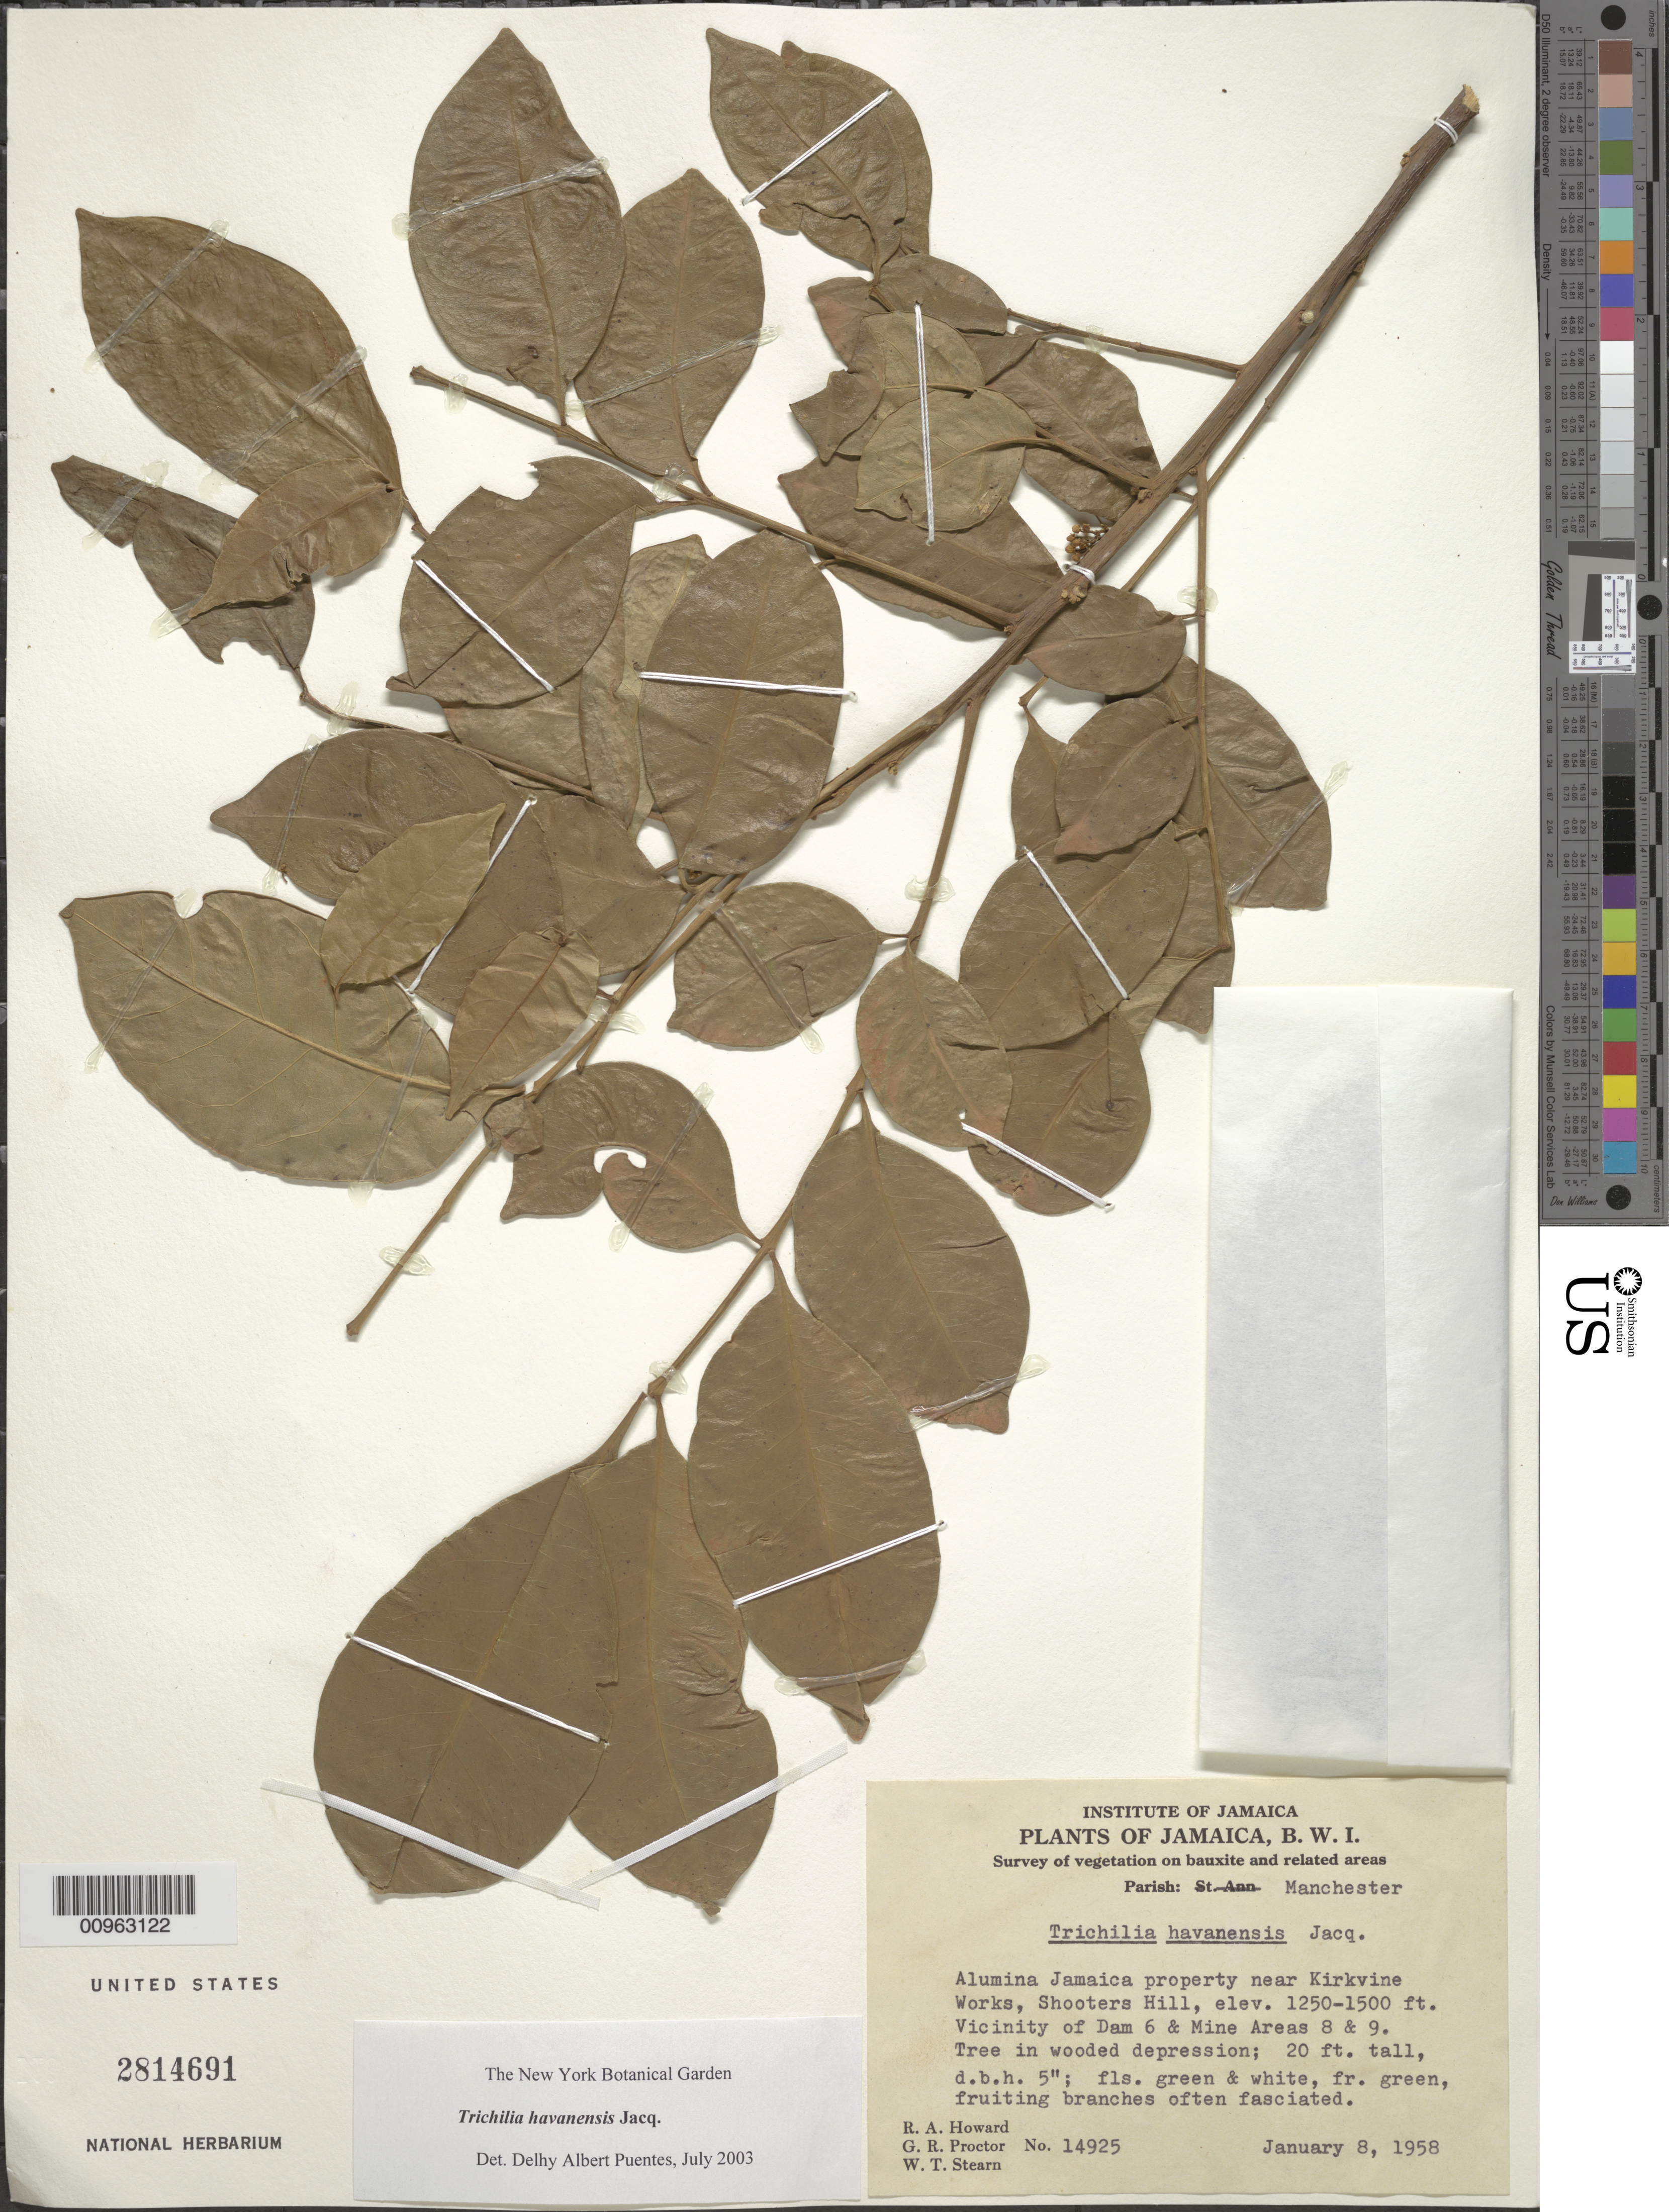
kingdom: Plantae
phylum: Tracheophyta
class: Magnoliopsida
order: Sapindales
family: Meliaceae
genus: Trichilia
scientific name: Trichilia havanensis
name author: Jacq.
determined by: Puentes, D. A.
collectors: R. A. Howard, G. R. Proctor & W. T. Stearn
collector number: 14925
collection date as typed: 08 Jan 1958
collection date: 1958-01-08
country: Jamaica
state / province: Manchester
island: Jamaica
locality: Alumina Jamaica property near Kirkvine Works, Shooters Hill; vicinity of Dam 6 and Mine Areas 8 & 9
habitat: In wooded depression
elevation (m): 381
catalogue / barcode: US 2814691